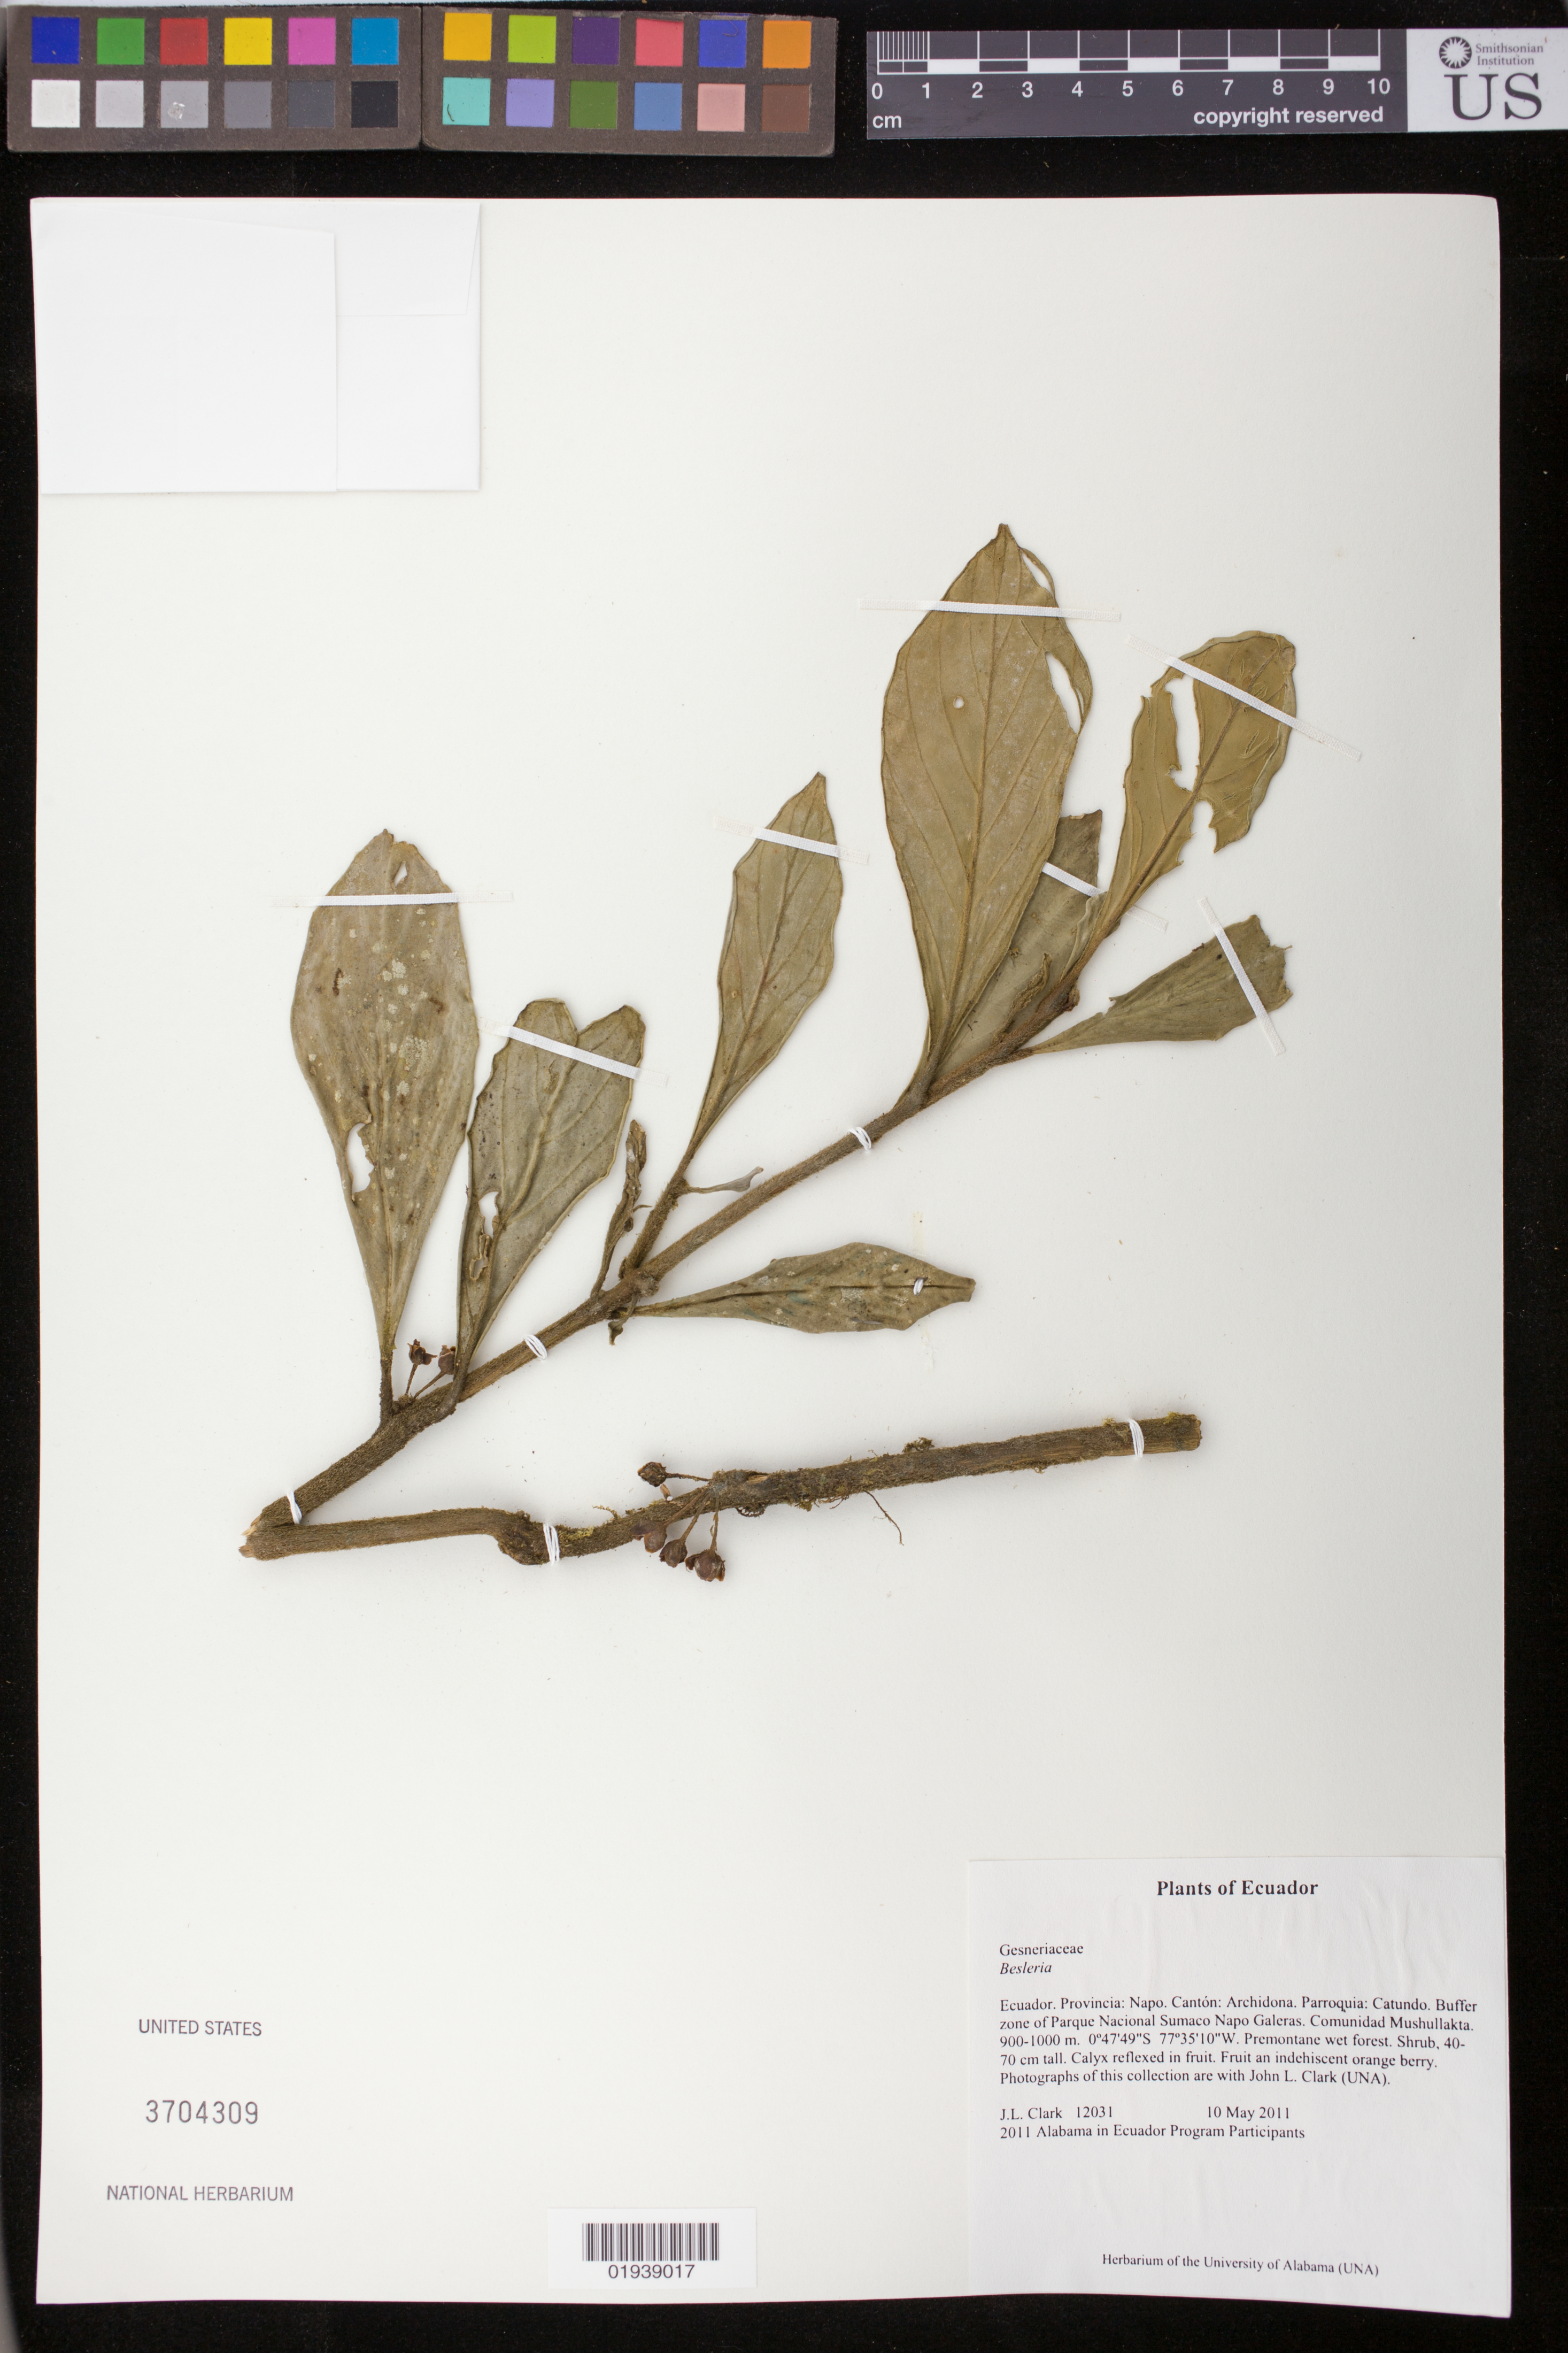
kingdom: Plantae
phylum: Tracheophyta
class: Magnoliopsida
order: Lamiales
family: Gesneriaceae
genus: Besleria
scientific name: Besleria sp.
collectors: J. L. Clark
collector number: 12031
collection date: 2011-05-10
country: Ecuador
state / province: Napo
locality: Canton Archidona, Parroquia Catundo, Buffer zone of Parque National Sumaco Napo Galeras. Communidad Mushullakta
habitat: Premontane wet forest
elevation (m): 900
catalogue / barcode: US 3704309